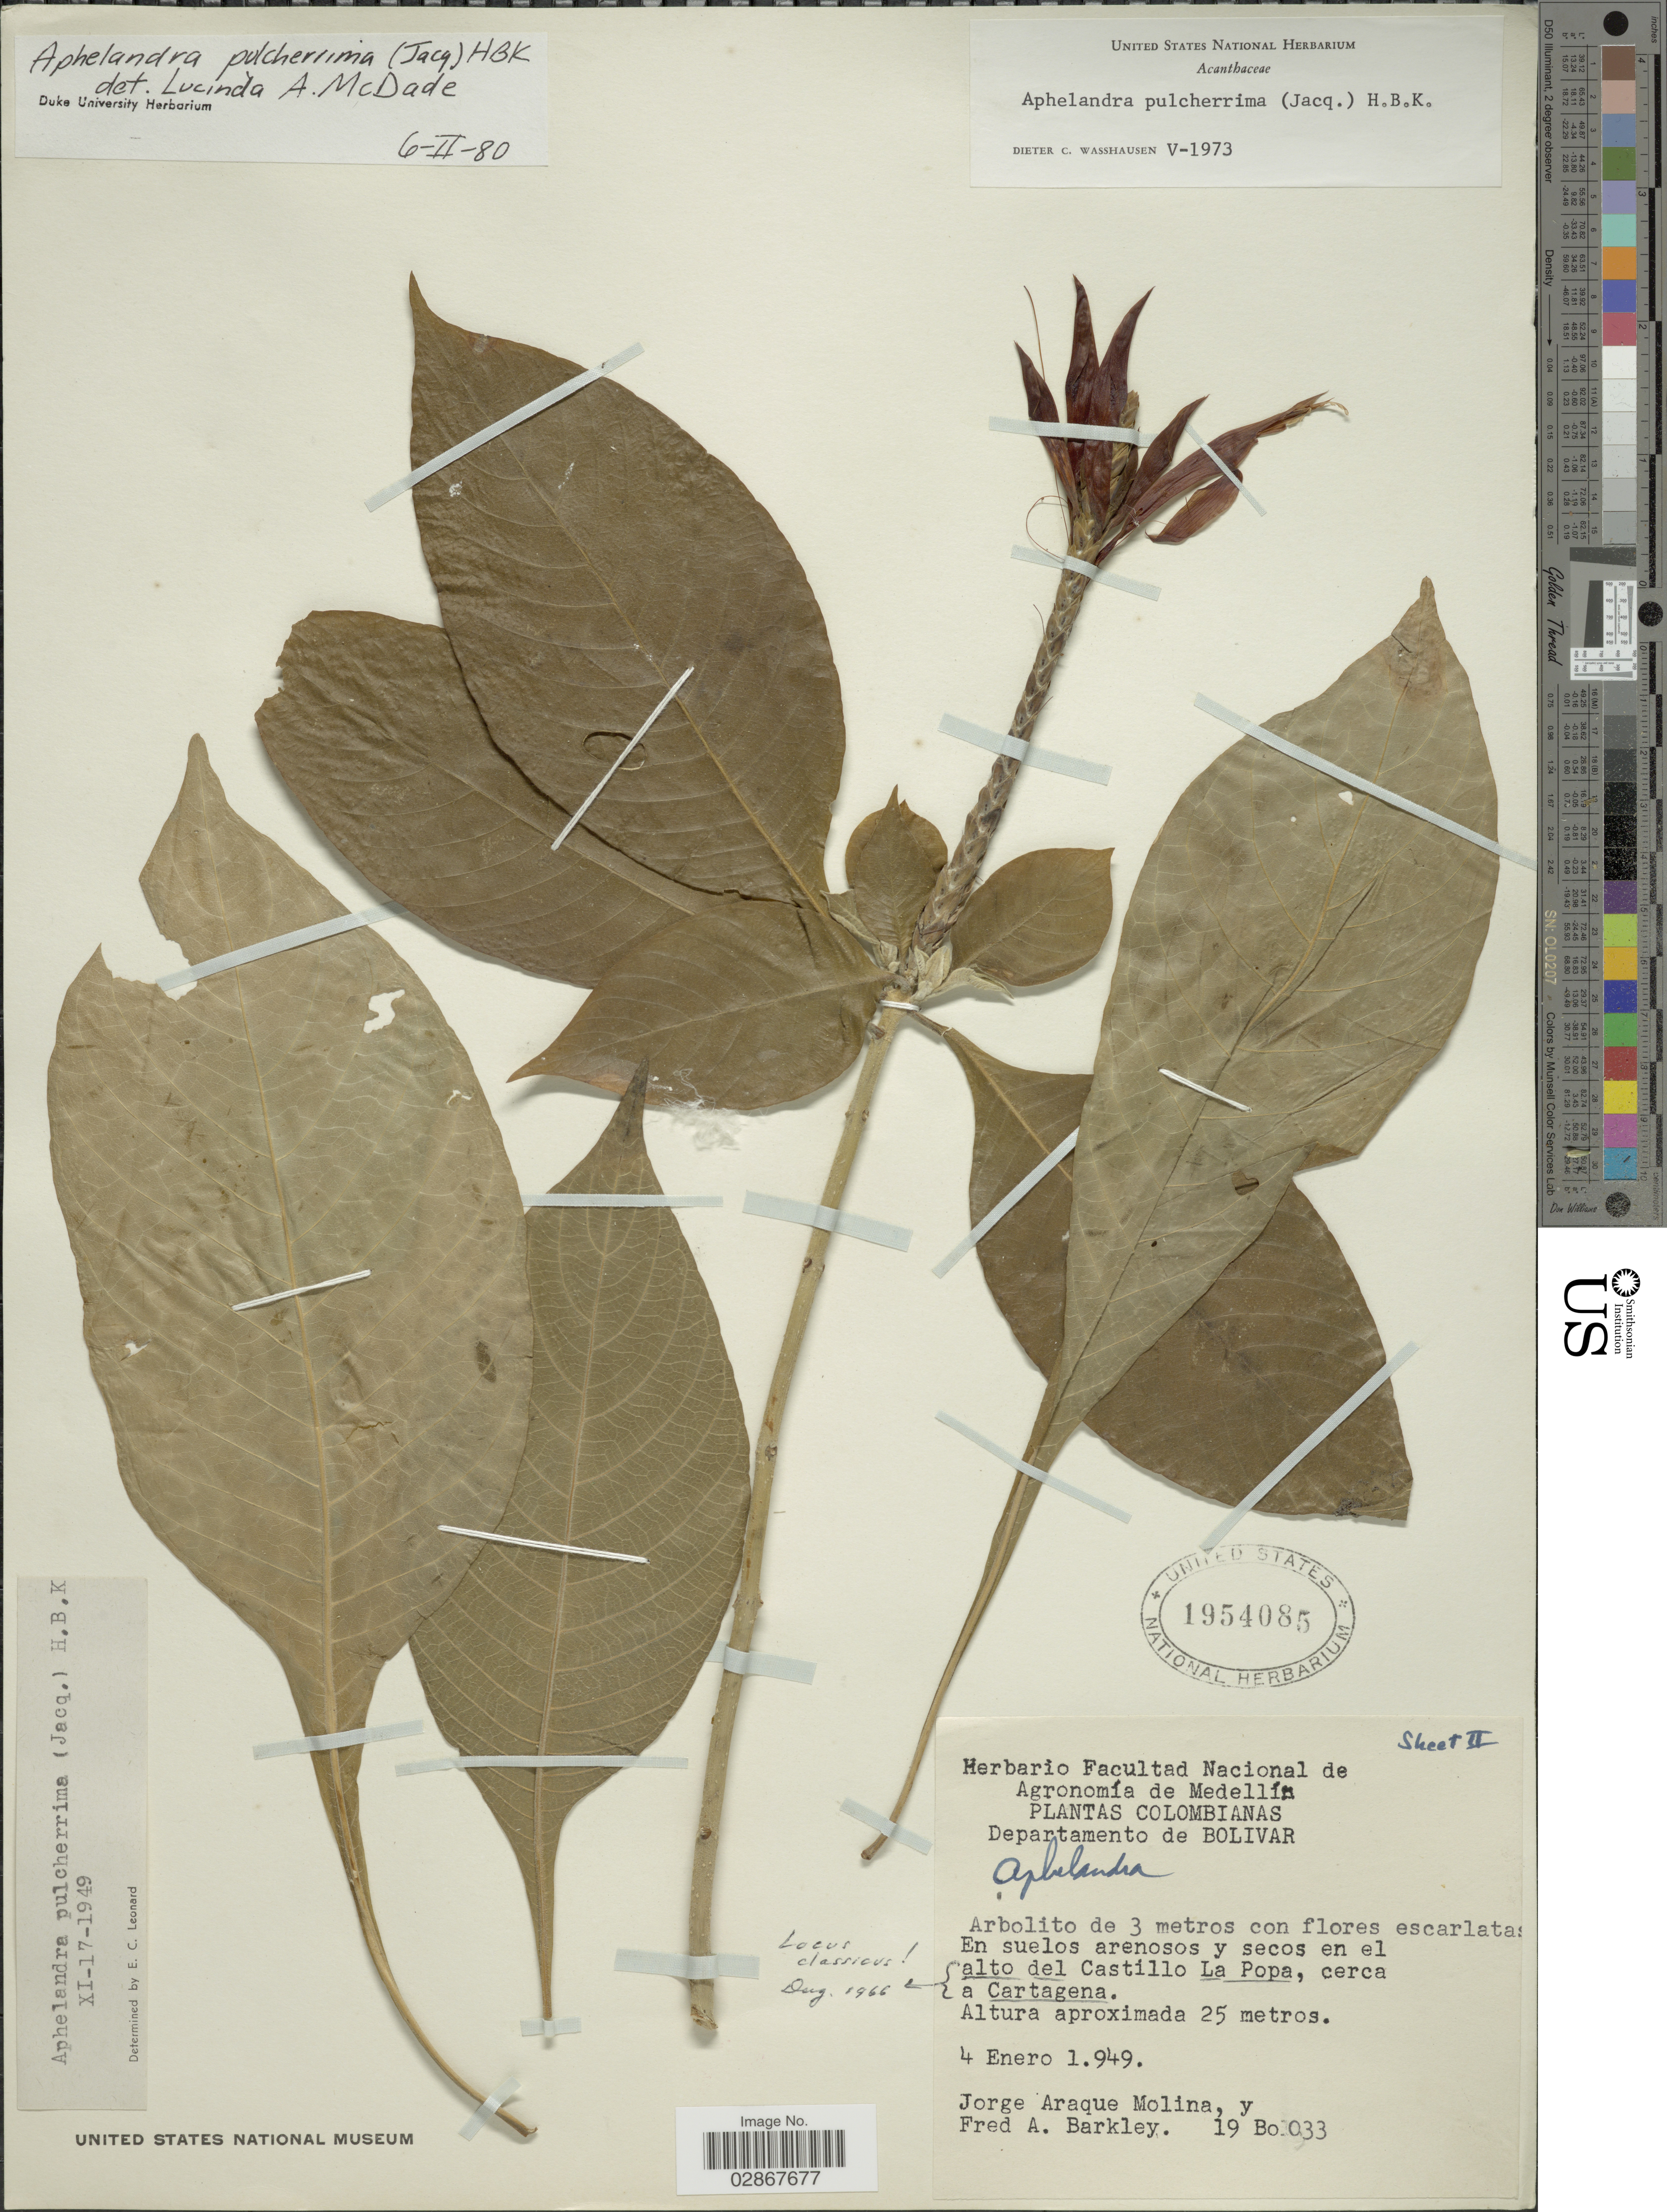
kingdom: Plantae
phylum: Tracheophyta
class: Magnoliopsida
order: Lamiales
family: Acanthaceae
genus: Aphelandra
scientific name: Aphelandra pulcherrima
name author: (Jacq.) Kunth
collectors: J. A. Molina & F. A. Barkley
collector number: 19Bo033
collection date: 1949-01-04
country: Colombia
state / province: Bolívar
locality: Departamento de Bolivar. En suelos arenosos y secos en el alto del Castillo La Popa, cerca a Cartagena.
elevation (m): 25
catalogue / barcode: US 1954085